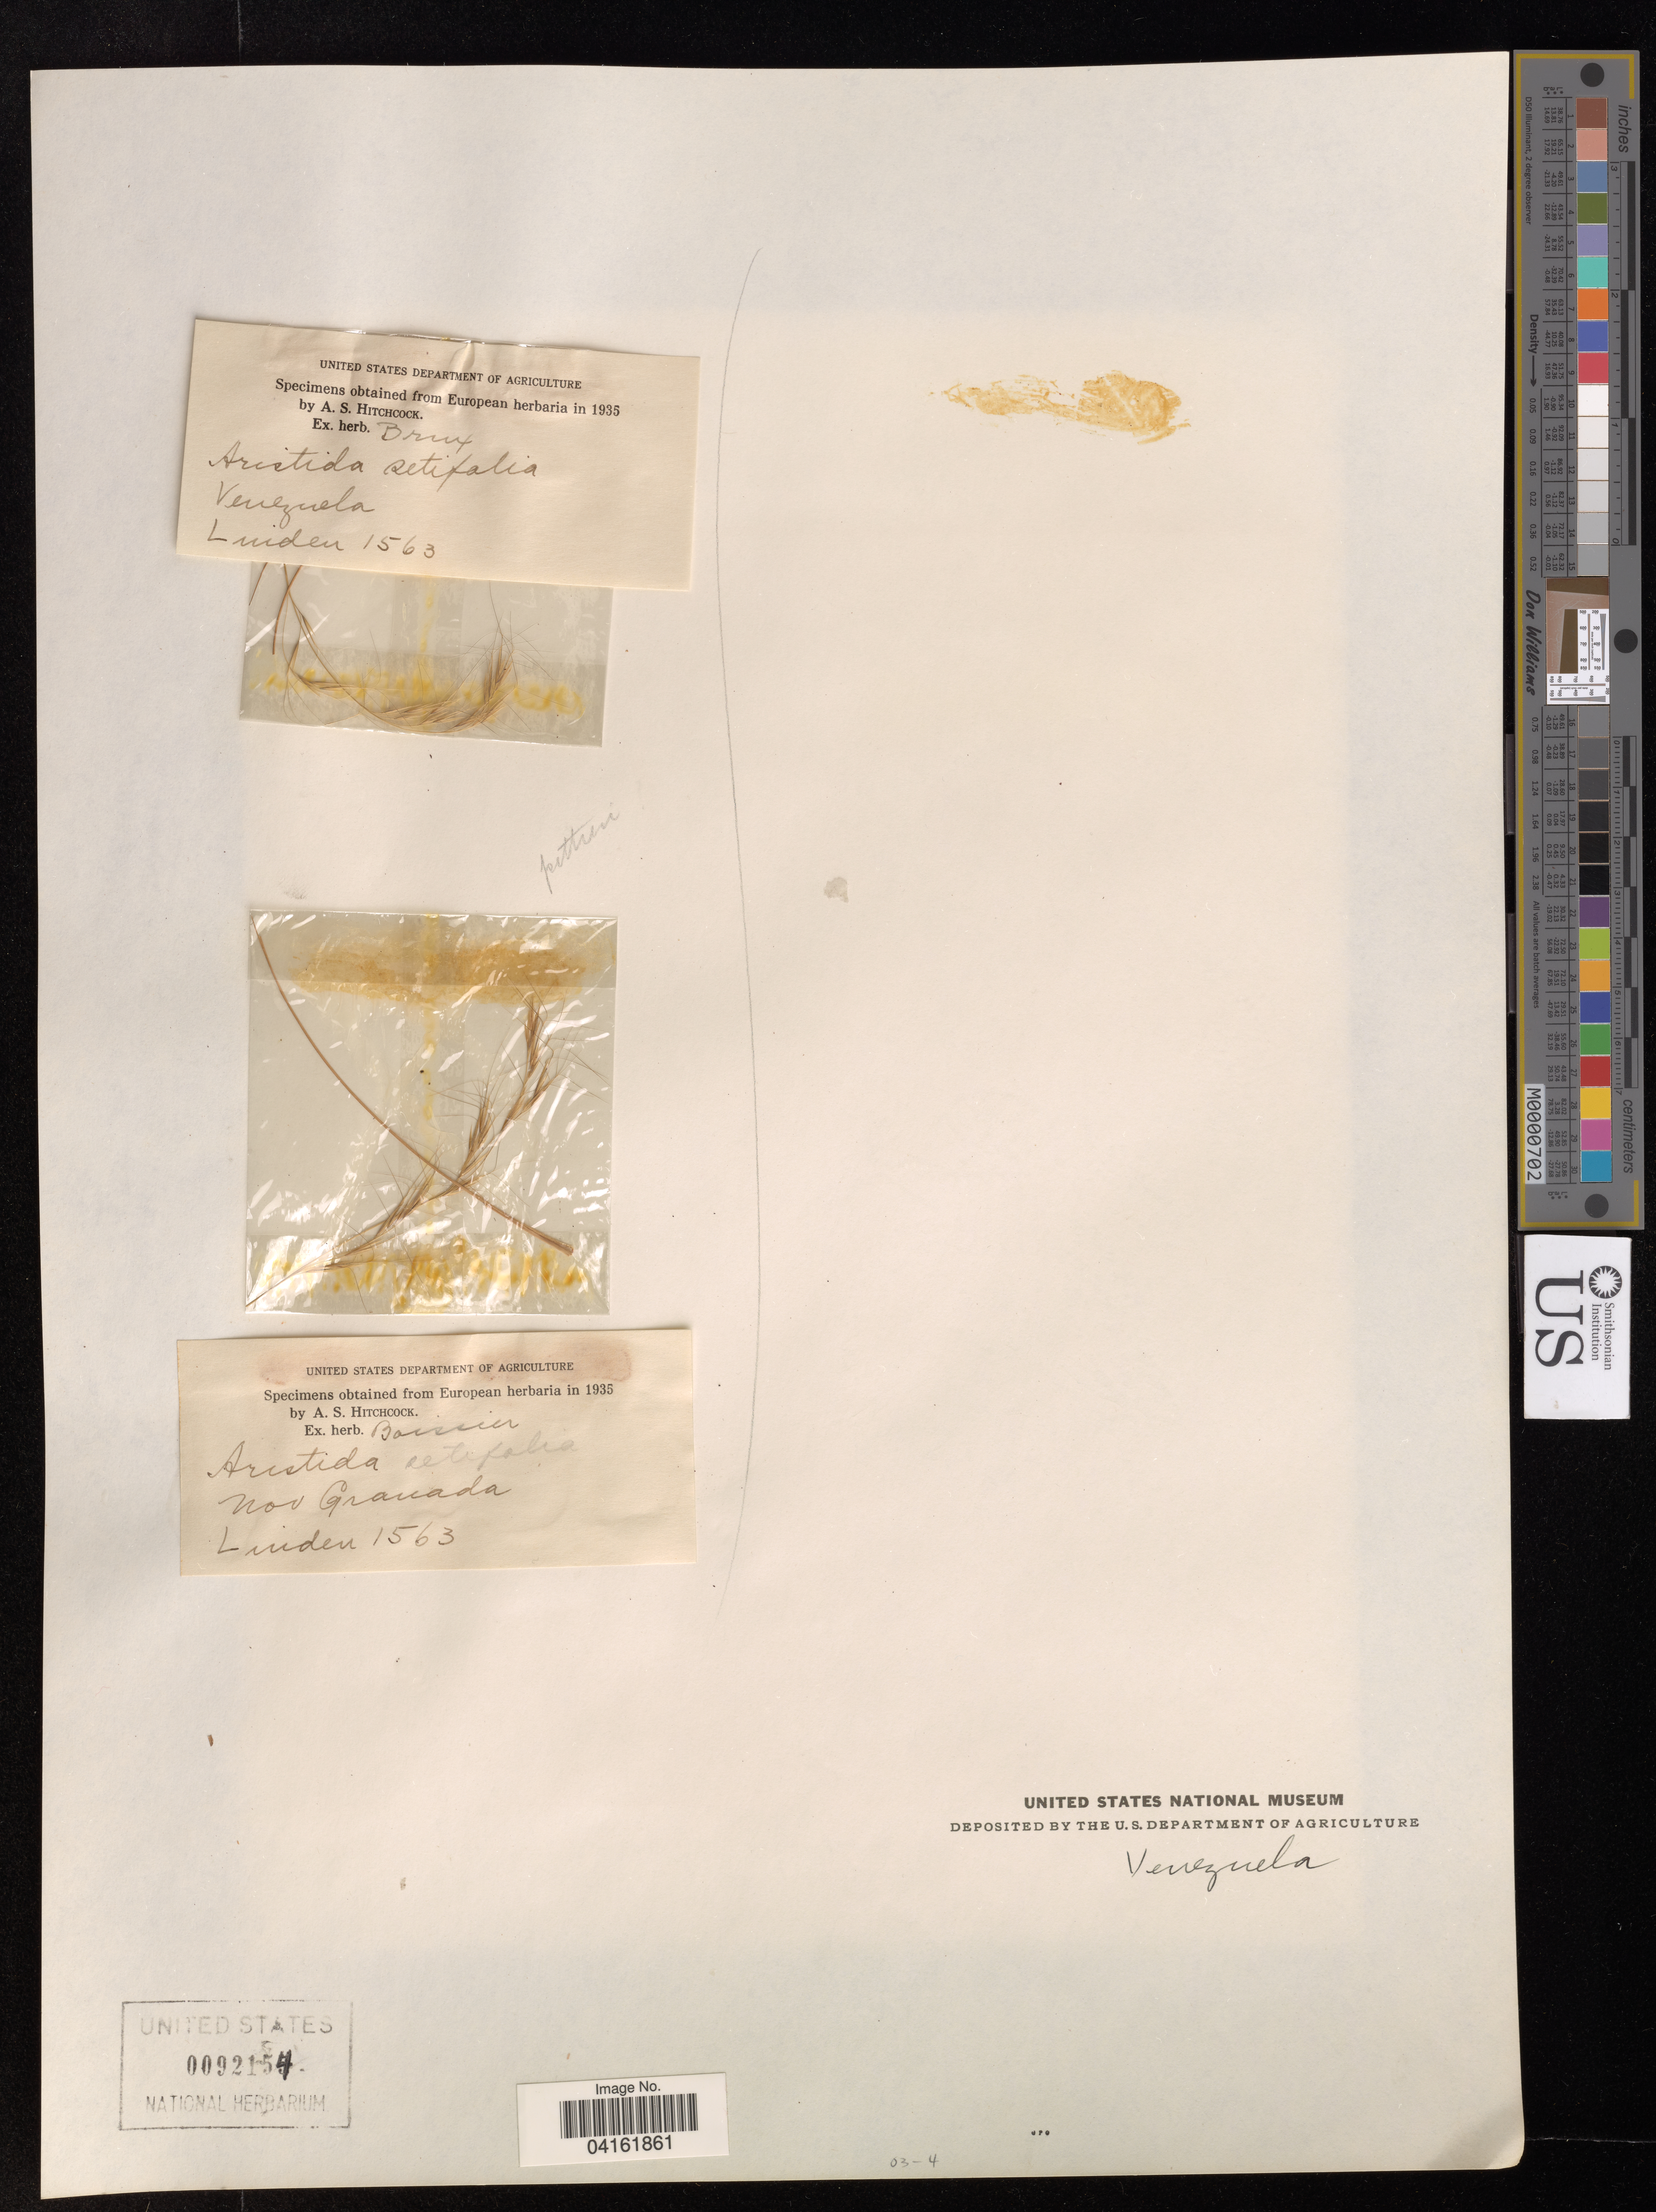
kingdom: Plantae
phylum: Tracheophyta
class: Liliopsida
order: Poales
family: Poaceae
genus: Aristida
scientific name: Aristida pittieri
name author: Henr.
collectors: -. Luiden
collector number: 1563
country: Venezuela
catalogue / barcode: US 92154